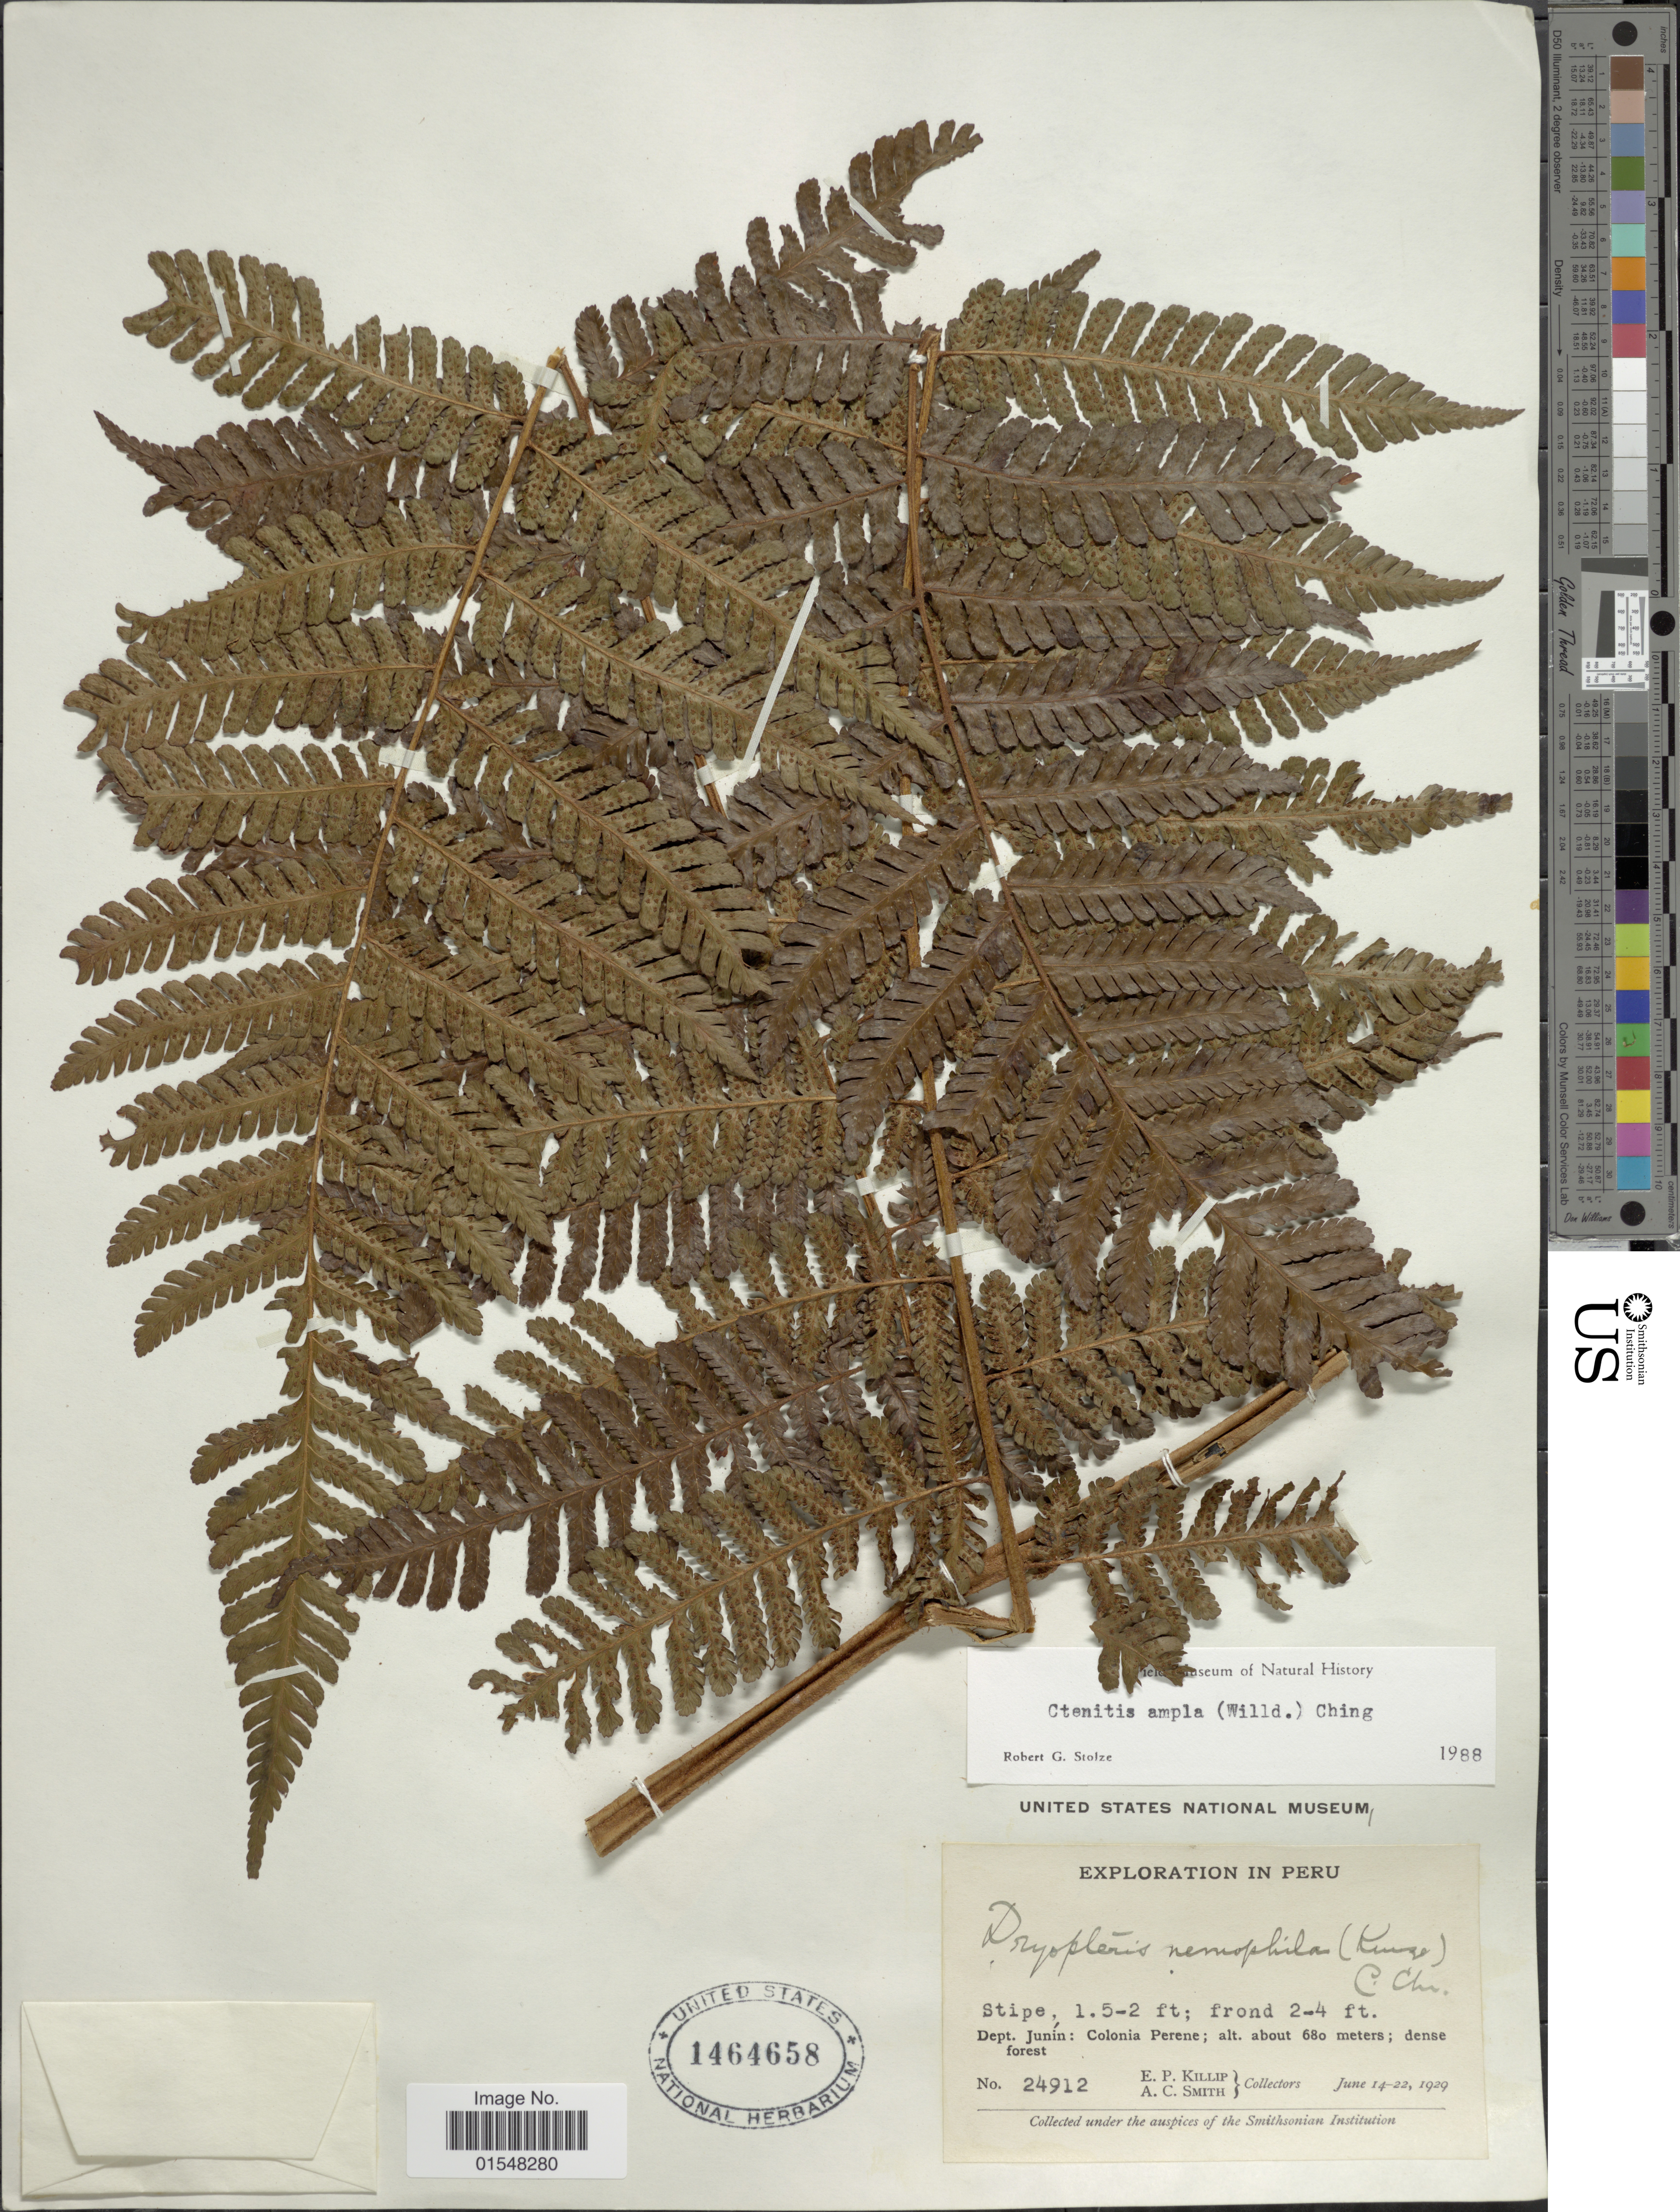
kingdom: Plantae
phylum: Tracheophyta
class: Polypodiopsida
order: Polypodiales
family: Dryopteridaceae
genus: Ctenitis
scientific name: Ctenitis ampla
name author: (Humb. & Bonpl. ex Willd.) Ching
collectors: E. P. Killip & A. C. Smith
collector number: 24912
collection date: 1929-06-14/1929-06-22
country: Peru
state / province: Junín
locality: Colonia Perene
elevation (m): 680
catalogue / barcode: US 1464658